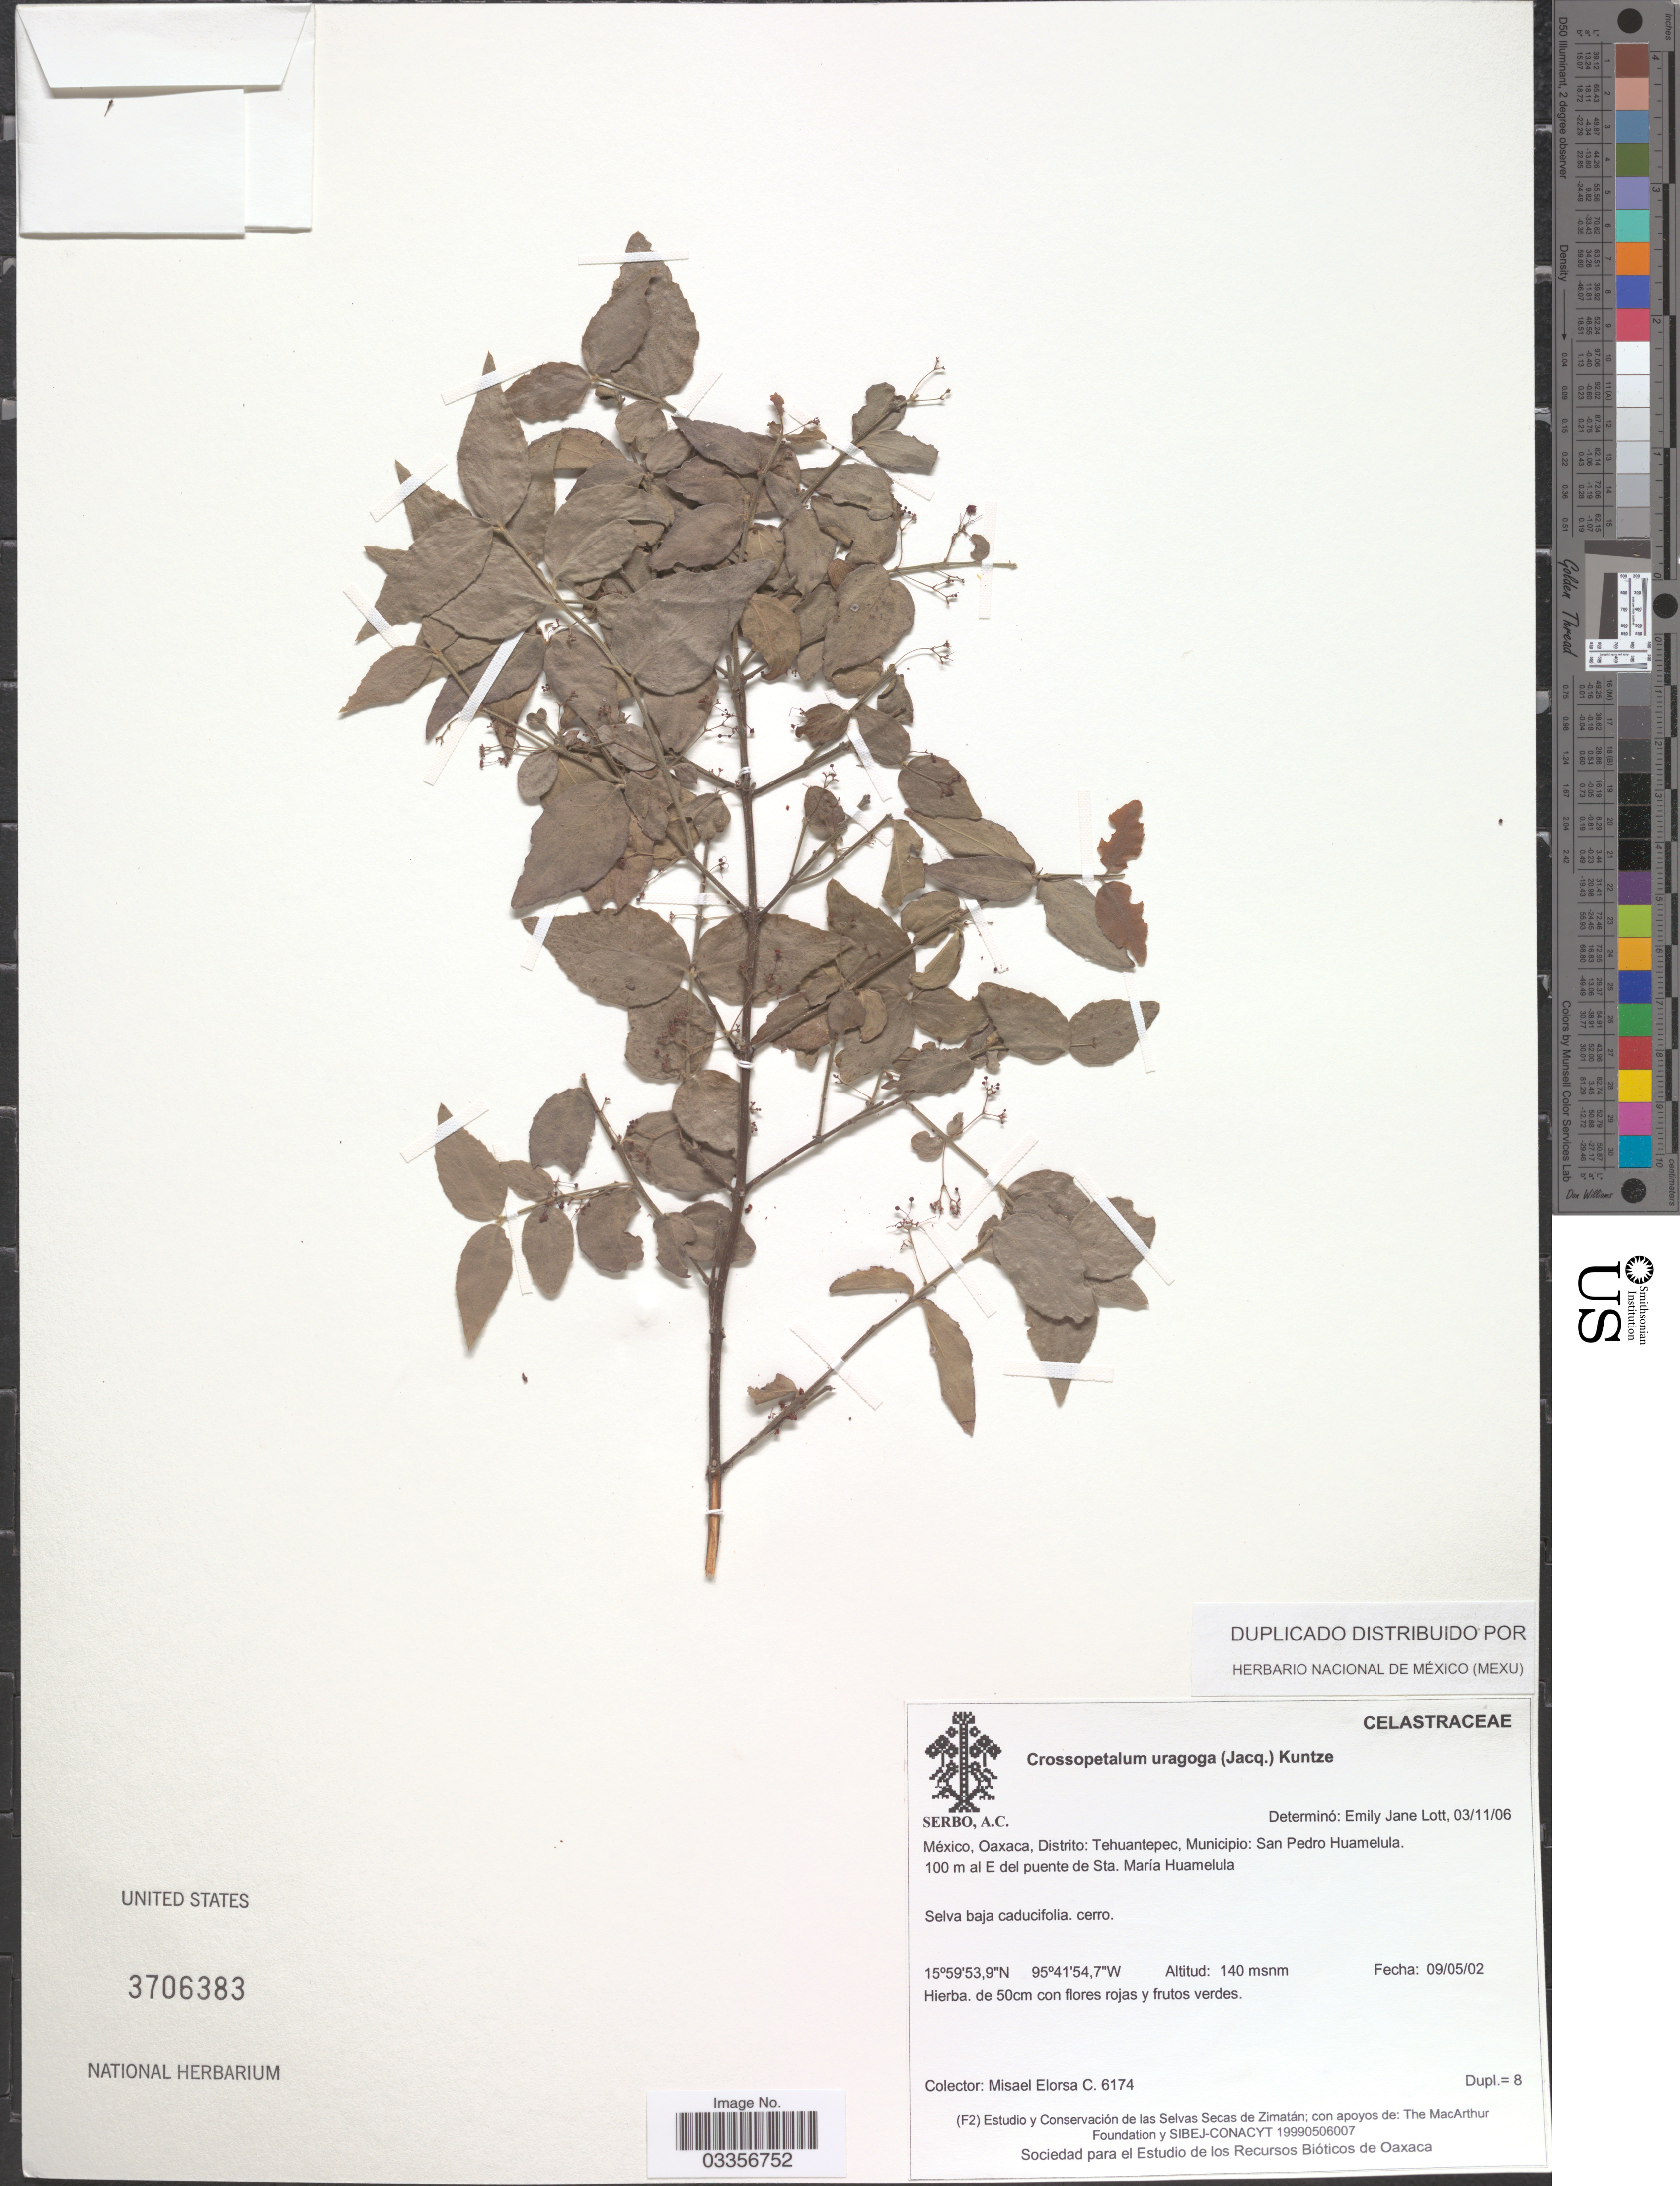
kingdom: Plantae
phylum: Tracheophyta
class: Magnoliopsida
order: Celastrales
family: Celastraceae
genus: Crossopetalum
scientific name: Crossopetalum uragoga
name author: (Jacq.) Kuntze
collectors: M. Elorsa C.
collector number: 6174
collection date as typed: Transcribed d/m/y: 9/5/2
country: Mexico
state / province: Oaxaca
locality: Distrito: Tehuantepec, Municipio: San Pedro Huamelula 100 m al E del puente de Sta. María Huamelula.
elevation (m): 140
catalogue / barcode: US 3706383